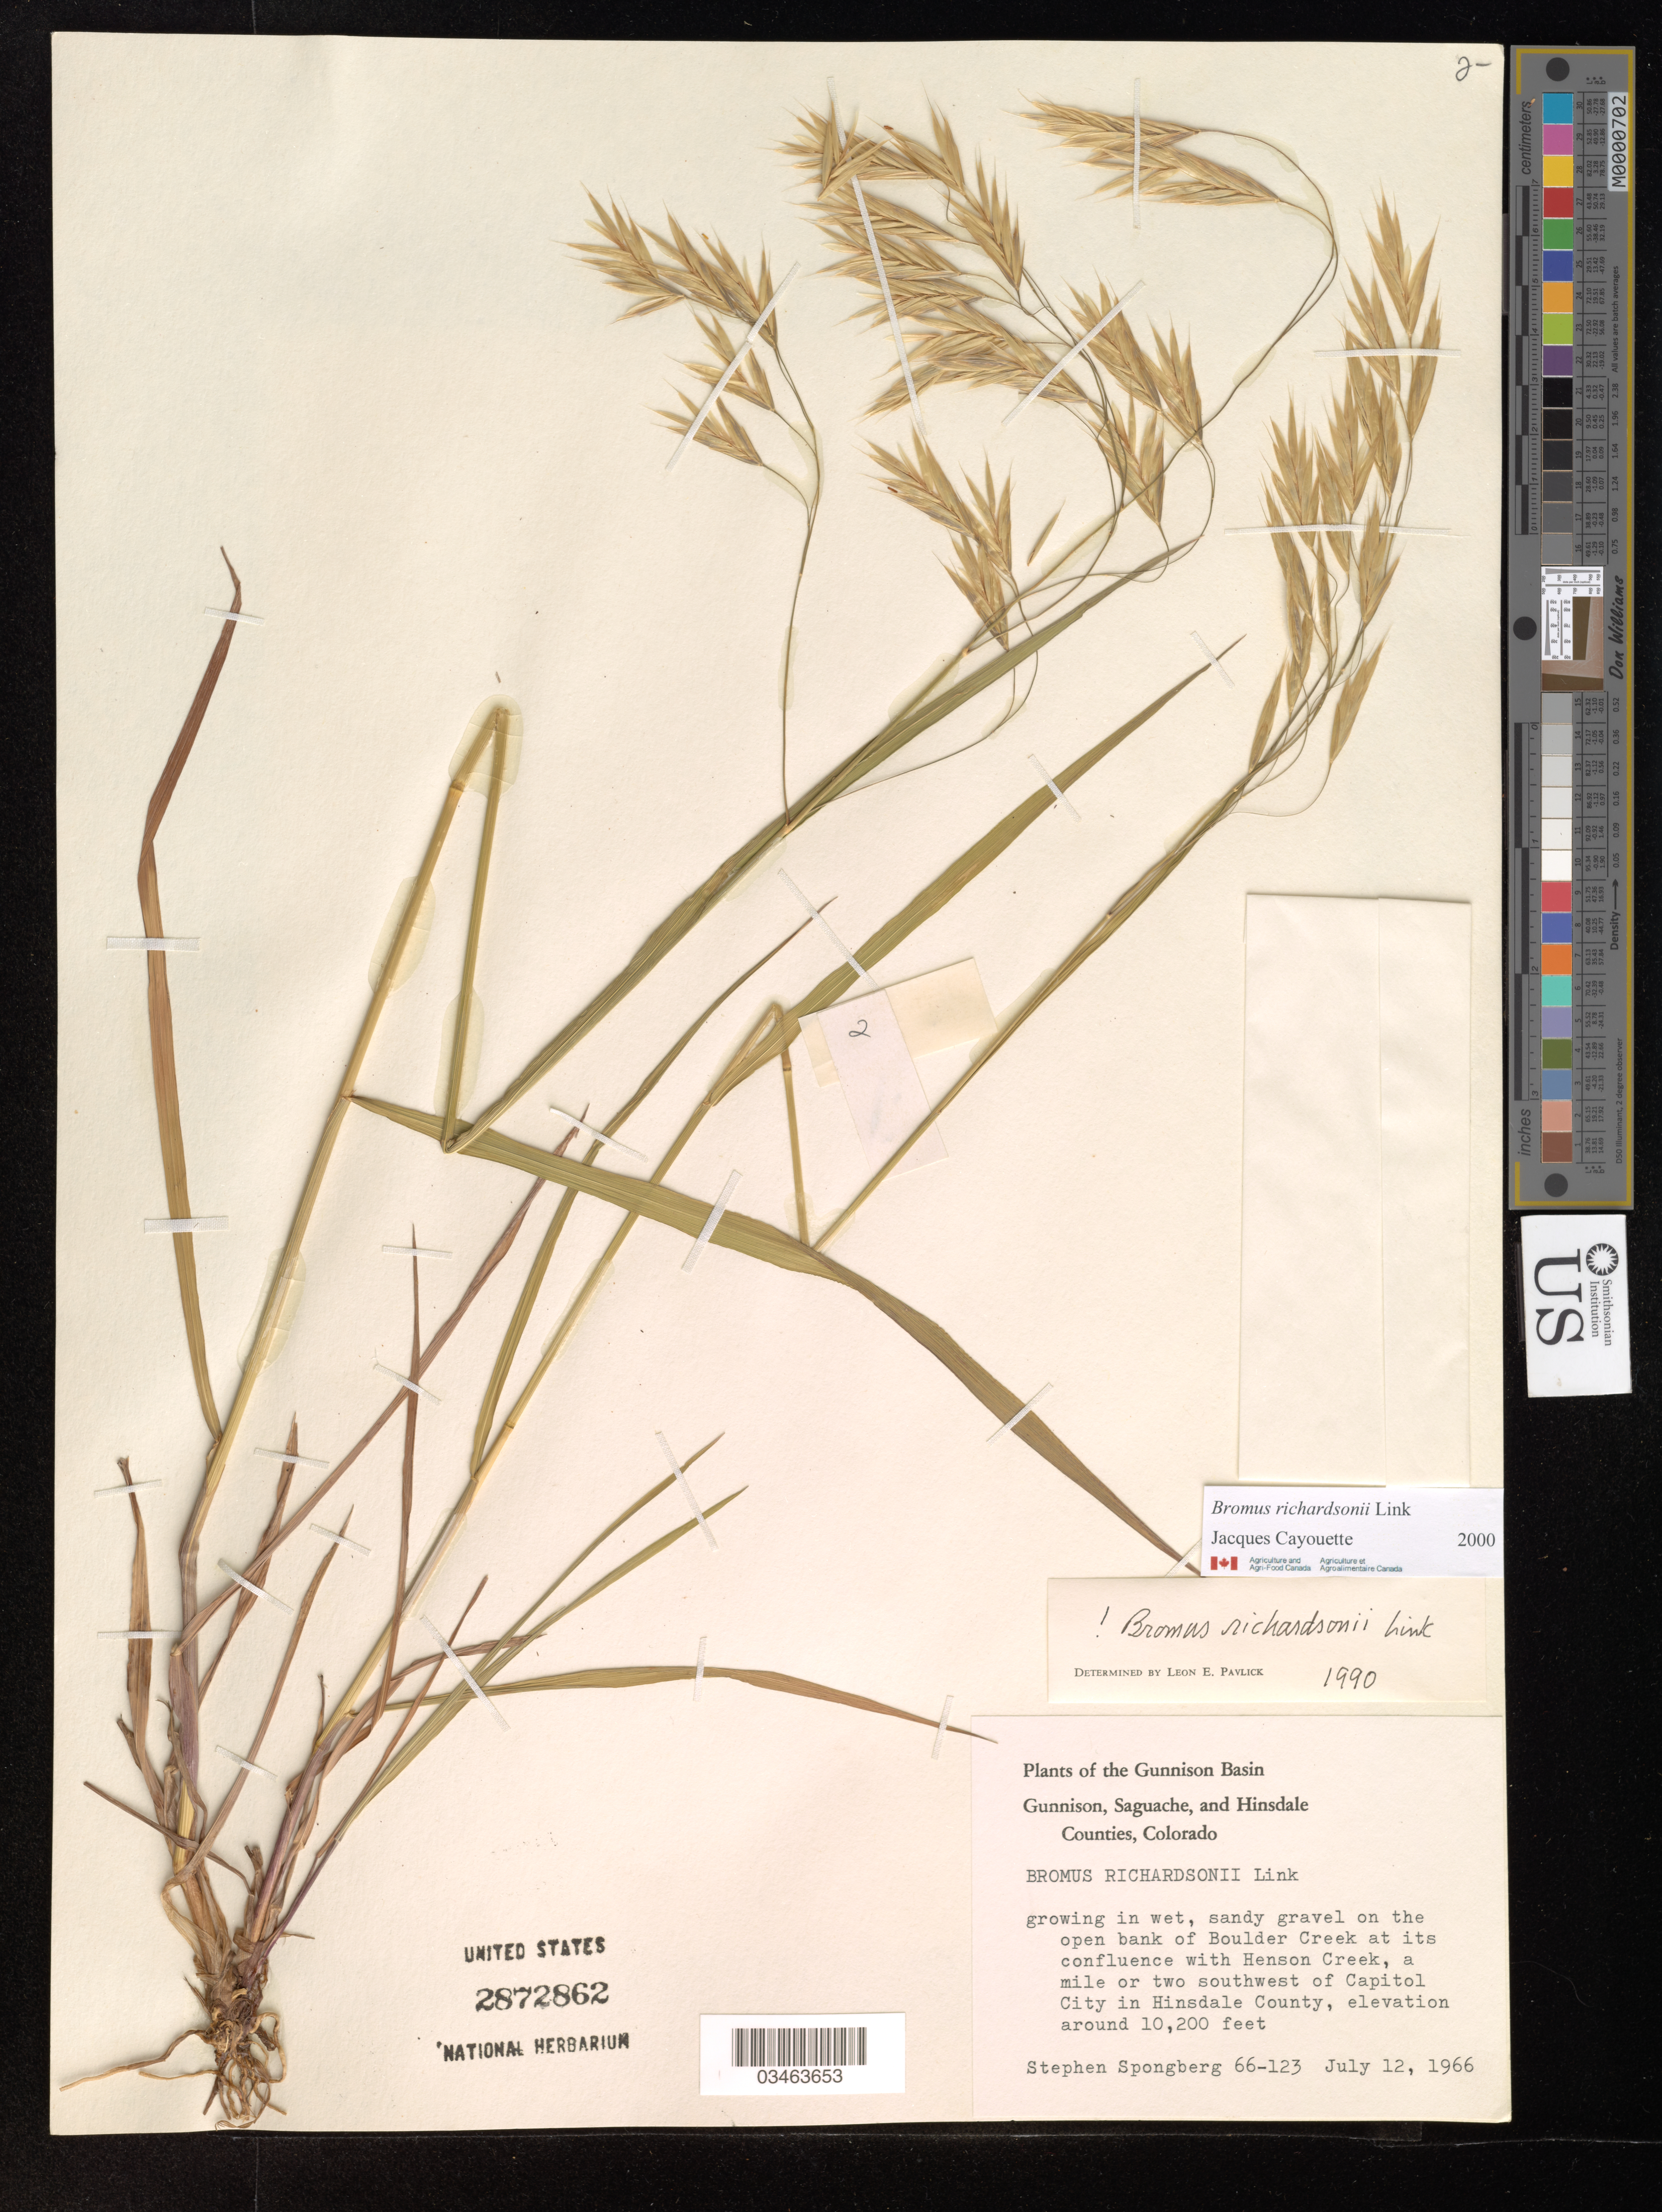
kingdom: Plantae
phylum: Tracheophyta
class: Liliopsida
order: Poales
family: Poaceae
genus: Bromus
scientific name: Bromus richardsonii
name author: Link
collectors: S. A.Spongberg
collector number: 66-123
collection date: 1966-07-12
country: United States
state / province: Colorado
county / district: Hinsdale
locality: Gunnison Basin. Gunnison, Saguache, and Hinsdale Counties. Sandy gravel ont eh open bank of Boulder Creek at its confluence with Henson Creek, a mile or two southwest of Capitol City in Hinsdale County.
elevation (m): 3109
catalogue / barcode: US 2872862